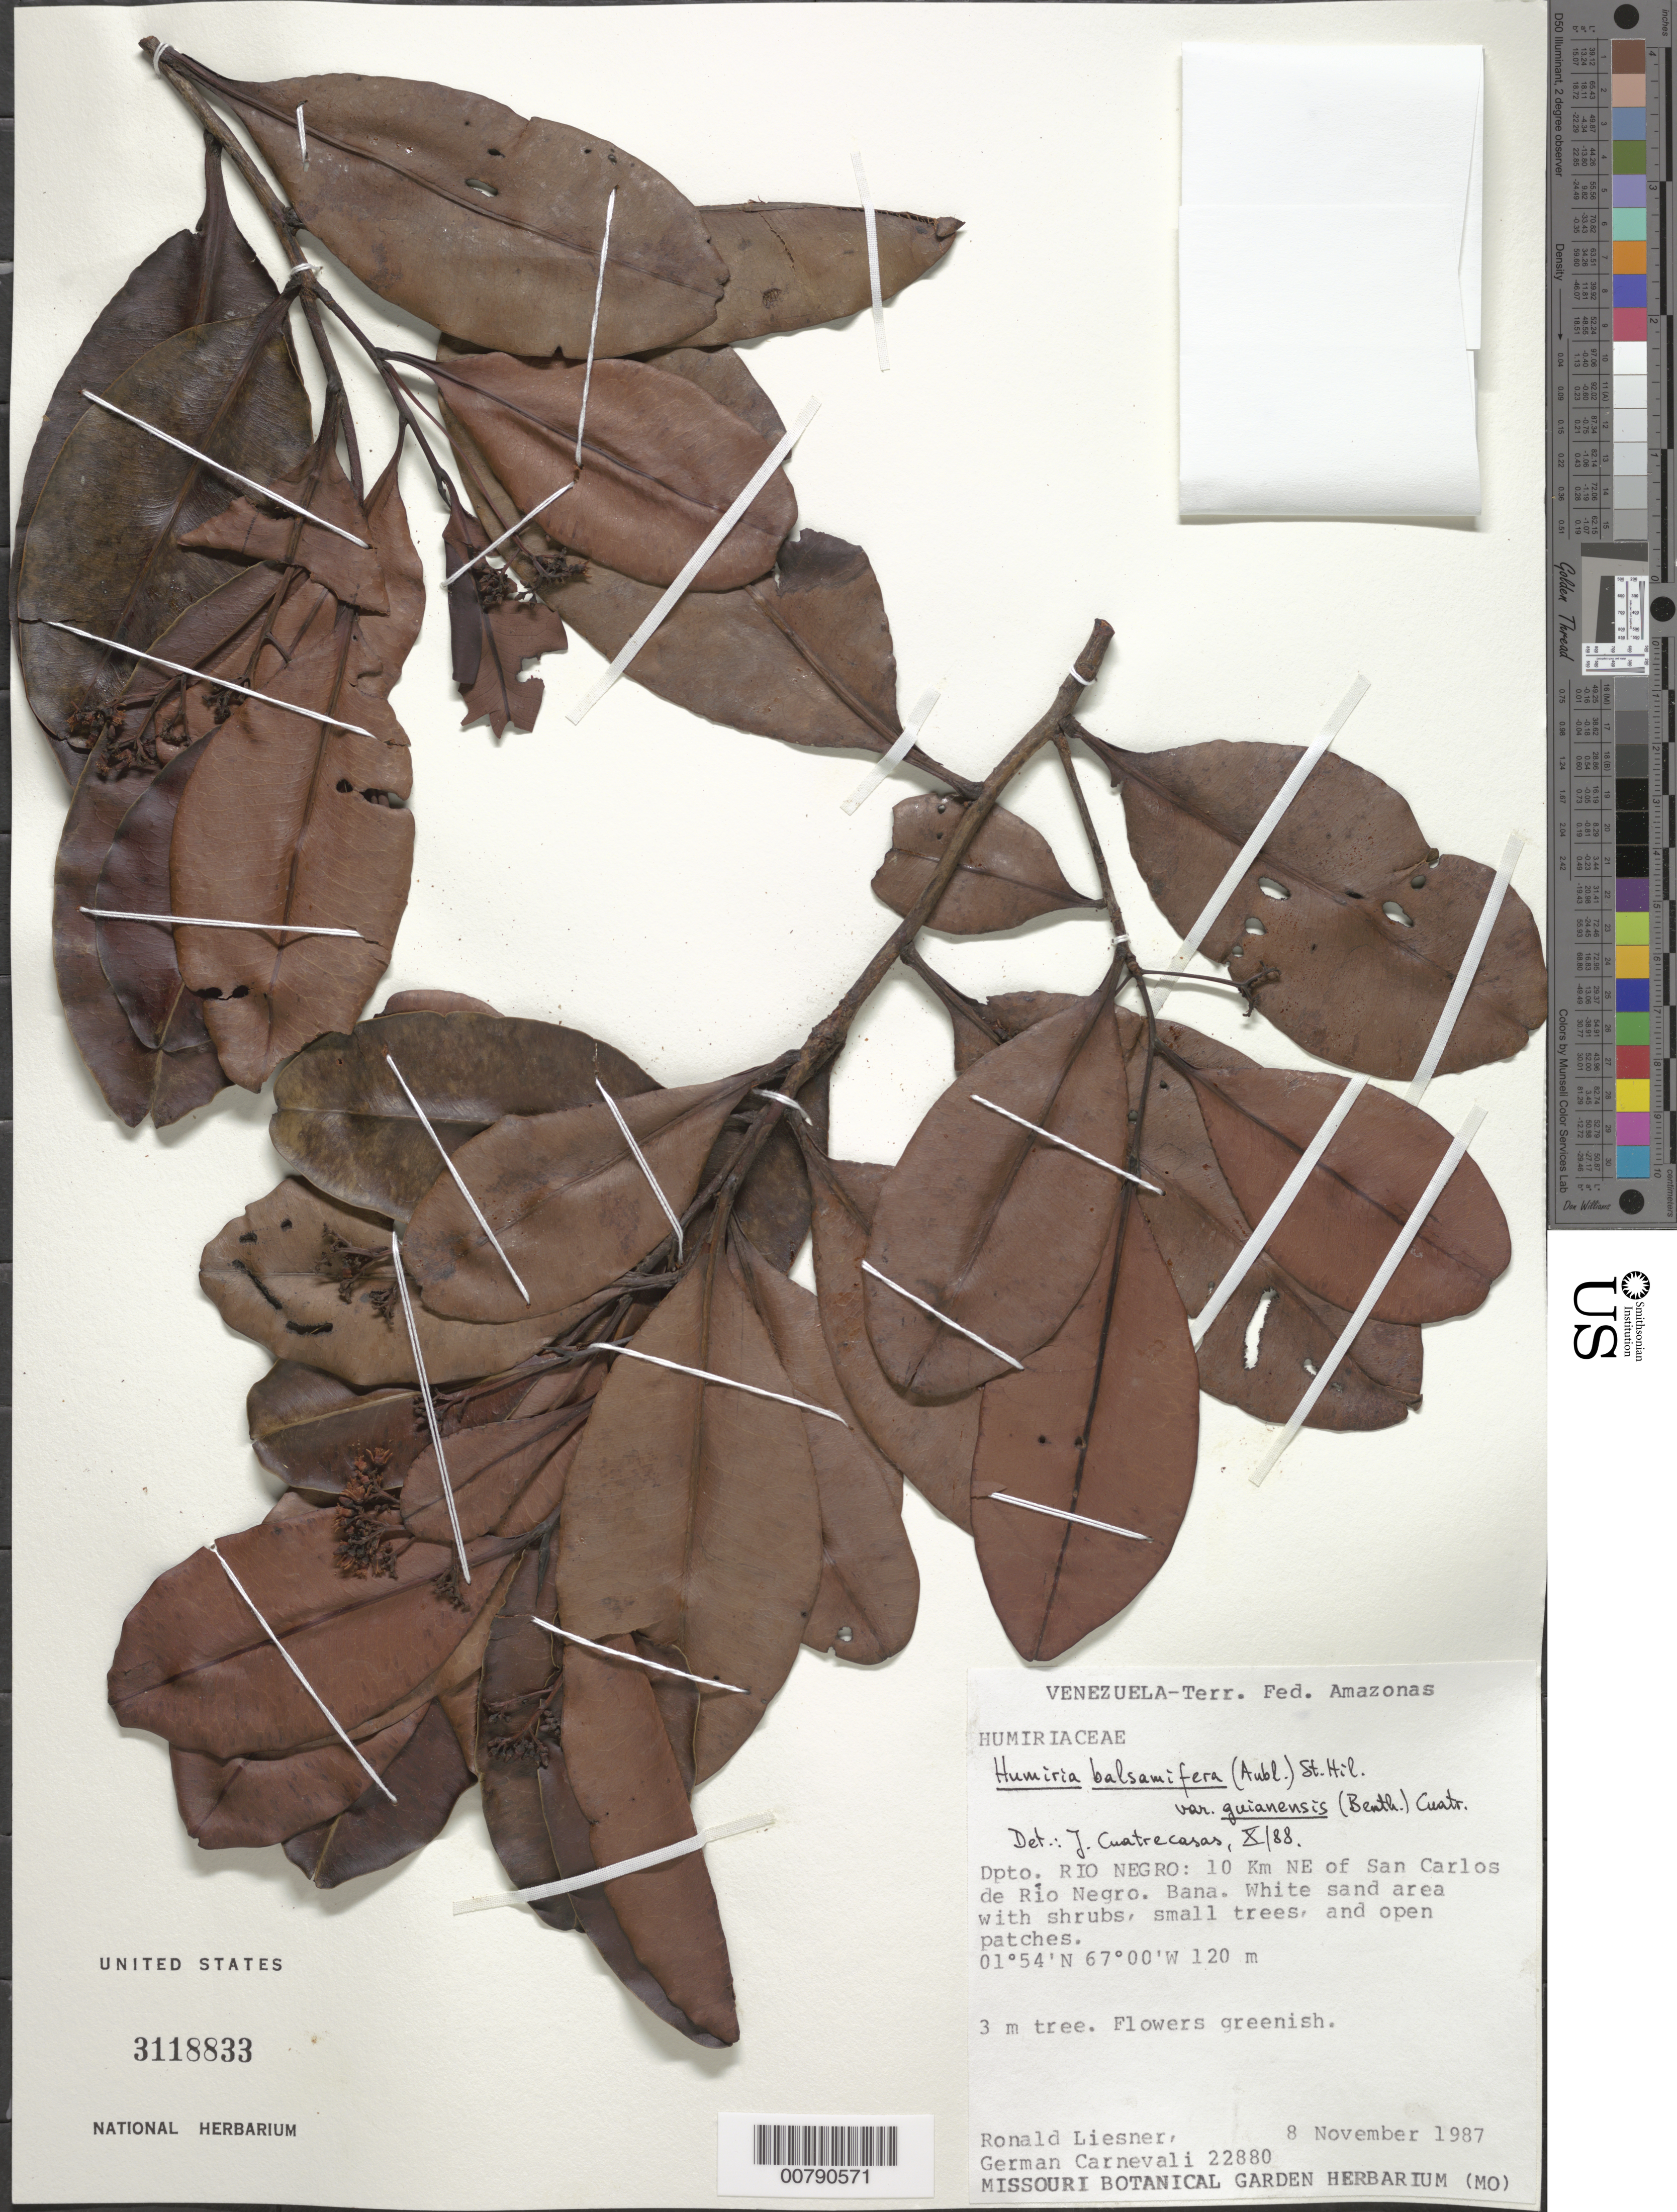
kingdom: Plantae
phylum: Tracheophyta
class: Magnoliopsida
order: Malpighiales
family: Humiriaceae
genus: Humiria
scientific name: Humiria balsamifera var. guianensis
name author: (Benth.) Cuatrec.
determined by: Cuatrecasas, J.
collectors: R. L. Liesner & G. Carnevali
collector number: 22880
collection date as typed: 8-Nov-87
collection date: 1987-11-08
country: Venezuela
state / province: Amazonas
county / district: Río Negro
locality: San Carlos de Río Negro, 10 km NE of; Bana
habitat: White sand area with shrubs, small trees and open patches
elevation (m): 120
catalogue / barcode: US 3118833